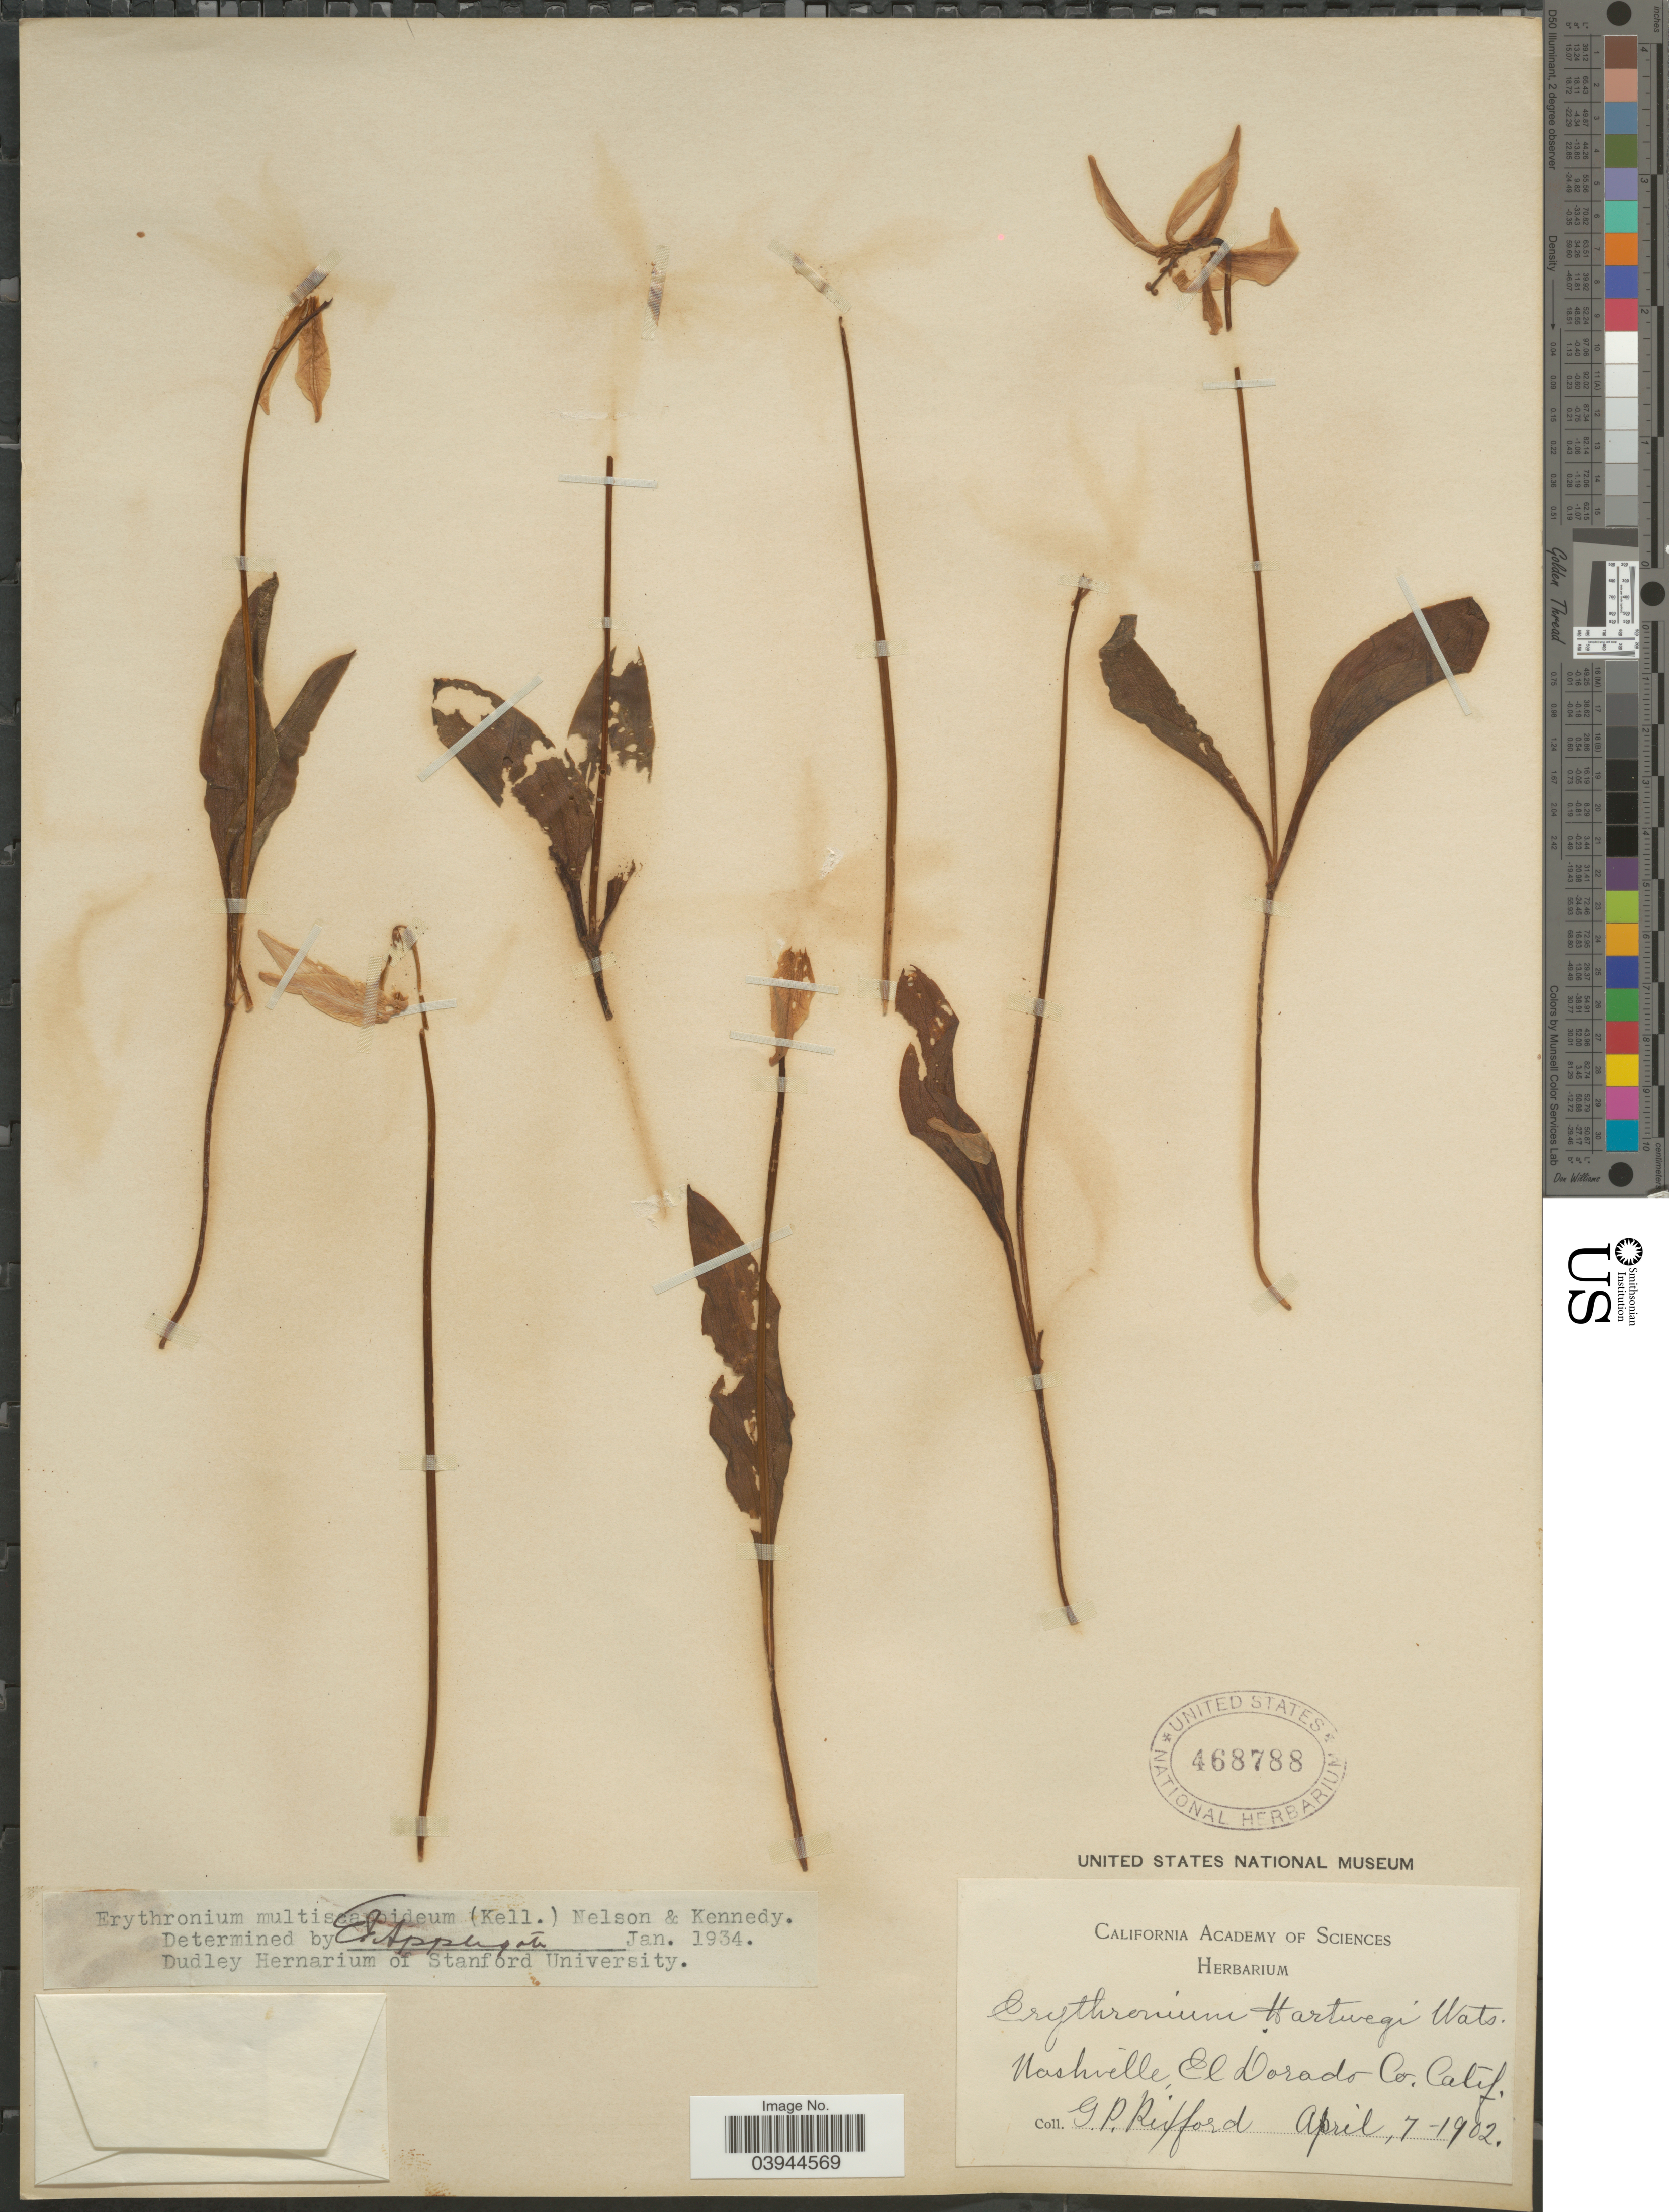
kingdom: Plantae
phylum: Tracheophyta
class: Liliopsida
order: Liliales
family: Liliaceae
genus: Erythronium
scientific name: Erythronium multiscapoideum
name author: (Kellogg) A. Nelson & P.B. Kenn.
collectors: G. Rixford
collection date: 1902-04-07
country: United States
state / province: California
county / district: El Dorado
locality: Nashville, El Dorado Co.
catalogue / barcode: US 468788